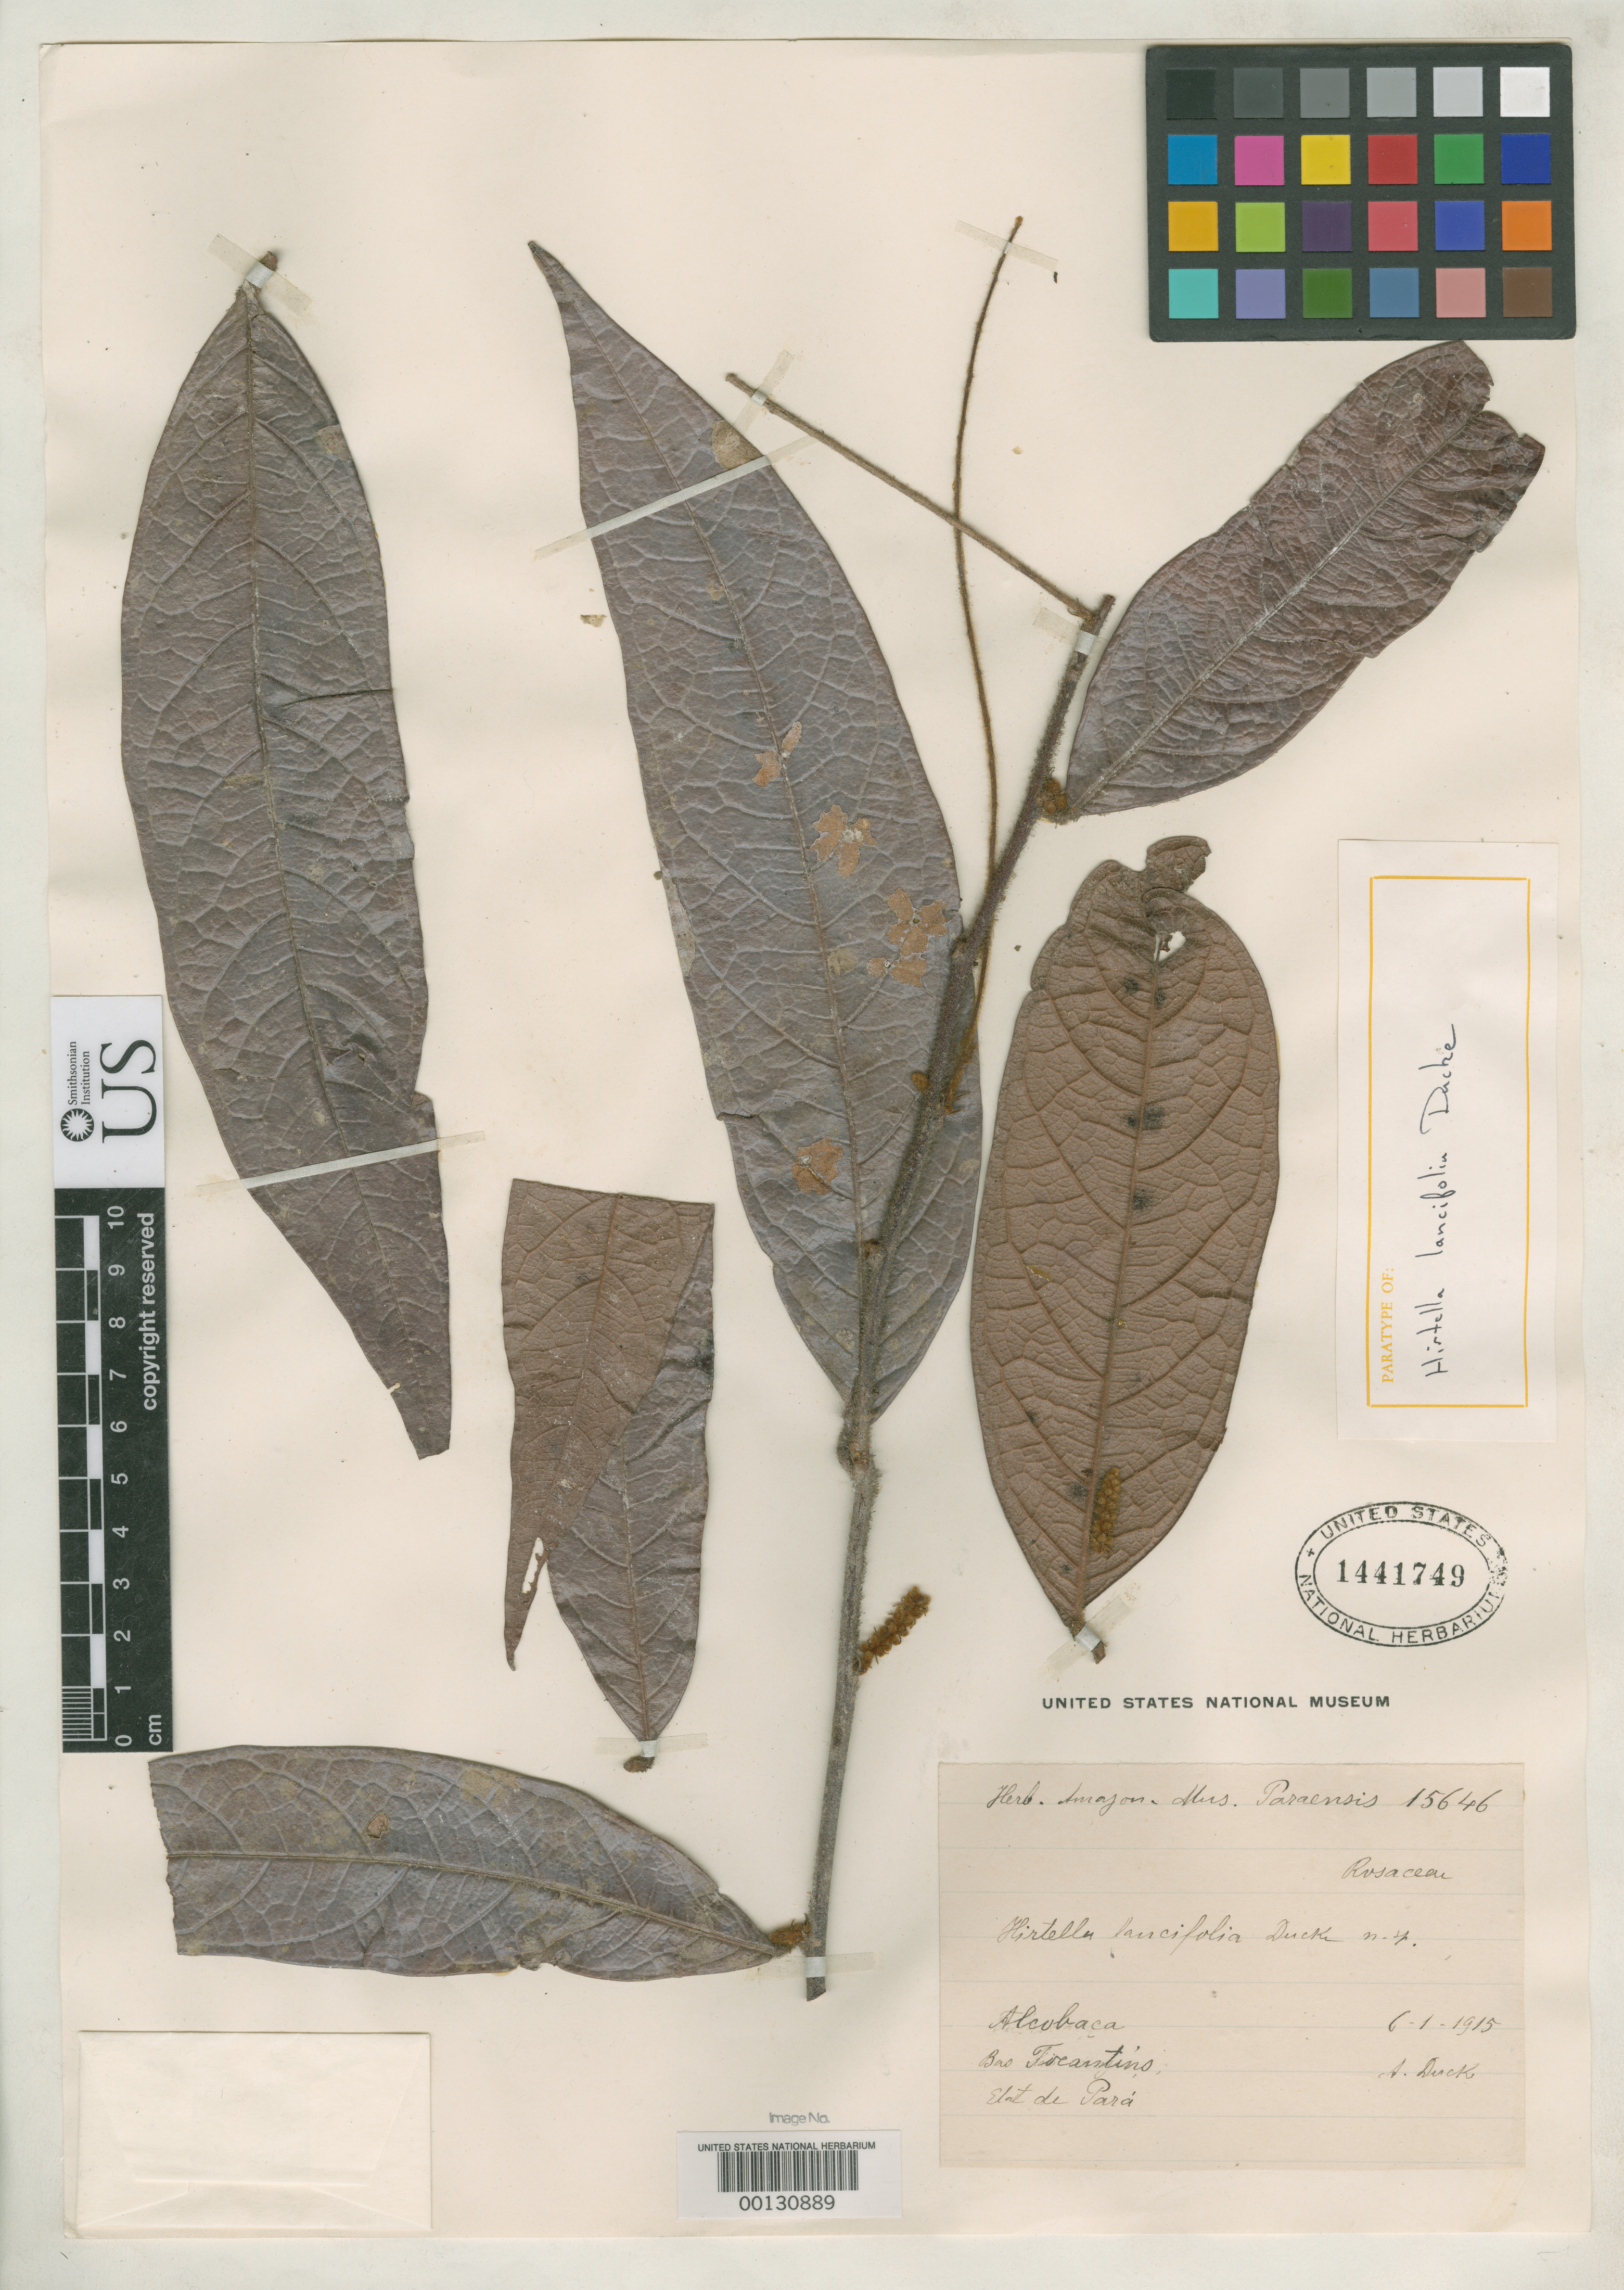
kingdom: Plantae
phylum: Tracheophyta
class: Magnoliopsida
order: Malpighiales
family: Chrysobalanaceae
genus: Hirtella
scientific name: Hirtella lancifolia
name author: Ducke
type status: Isosyntype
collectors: A. Ducke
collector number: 15646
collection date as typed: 06 Jan 1915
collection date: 1915-01-06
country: Brazil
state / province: Pará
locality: Atcobaca.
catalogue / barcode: US 1441749